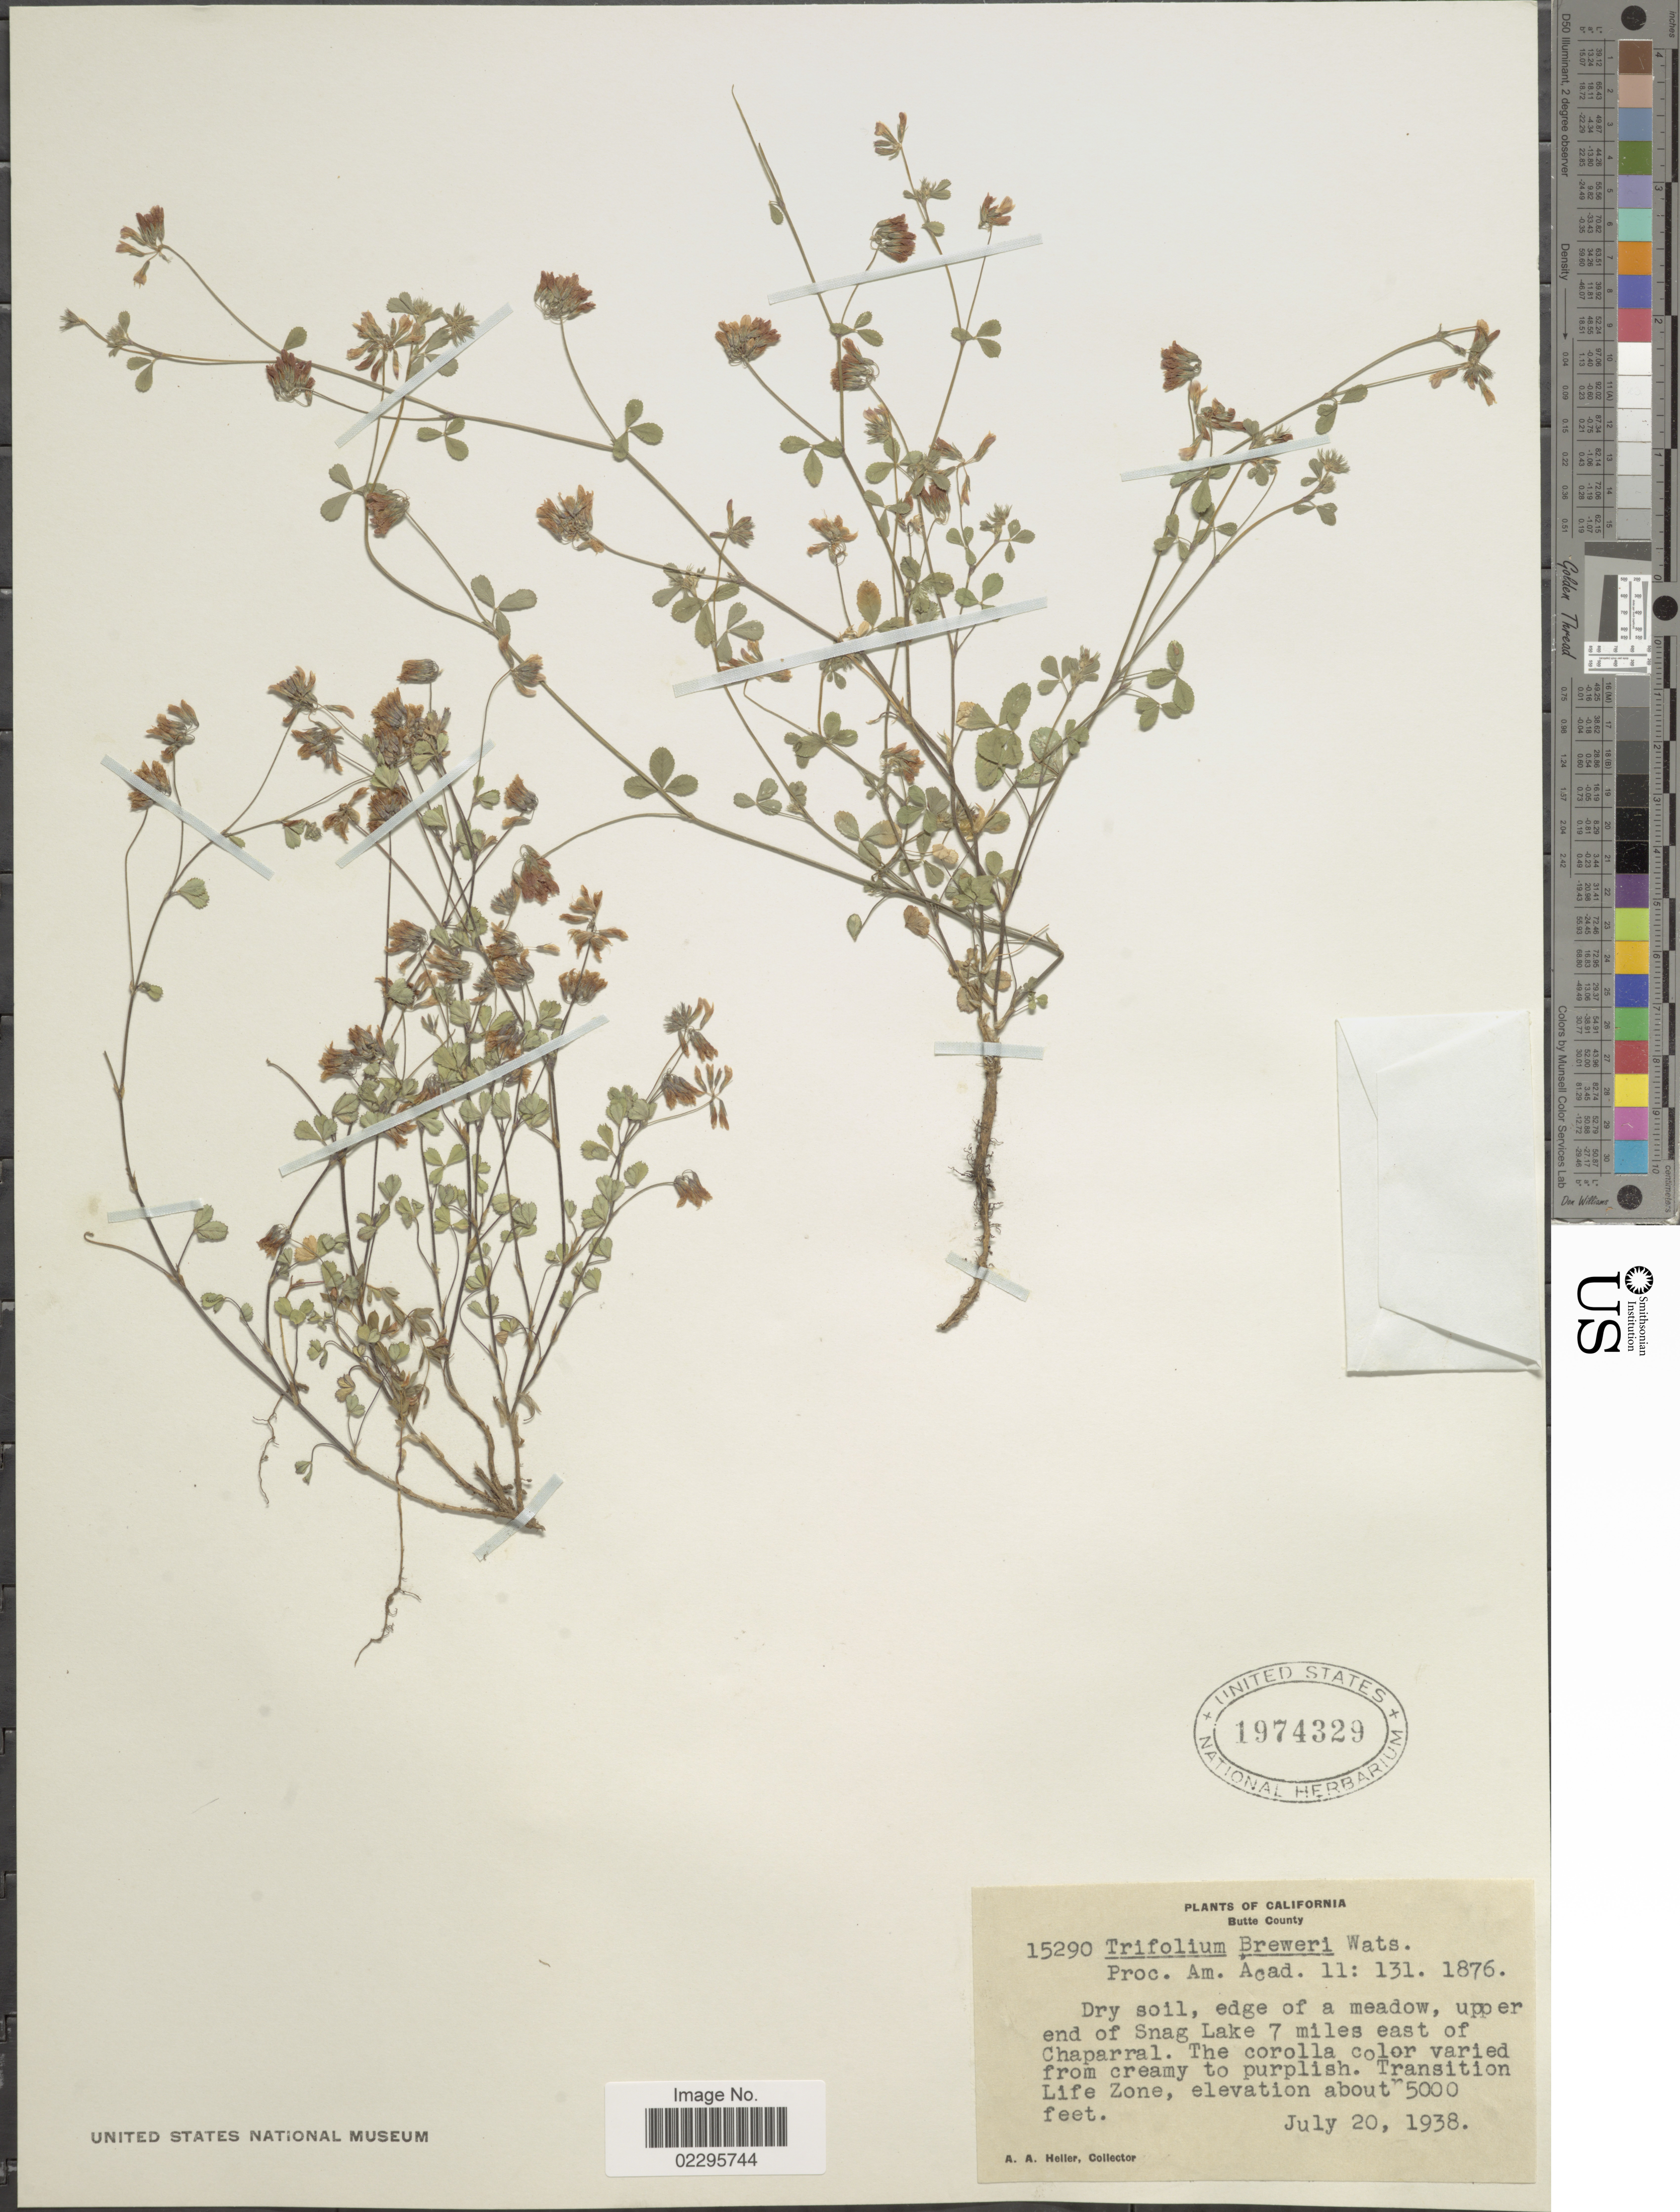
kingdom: Plantae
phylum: Tracheophyta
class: Magnoliopsida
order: Fabales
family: Fabaceae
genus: Trifolium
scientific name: Trifolium breweri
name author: S. Watson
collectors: A. A. Heller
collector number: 15290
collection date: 1938-07-20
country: United States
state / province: California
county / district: Butte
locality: Butte County, edge of a meadow, upper end of Snag Lake 7 miles east of Chaparral, Transition Life Zone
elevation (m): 1524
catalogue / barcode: US 1974329